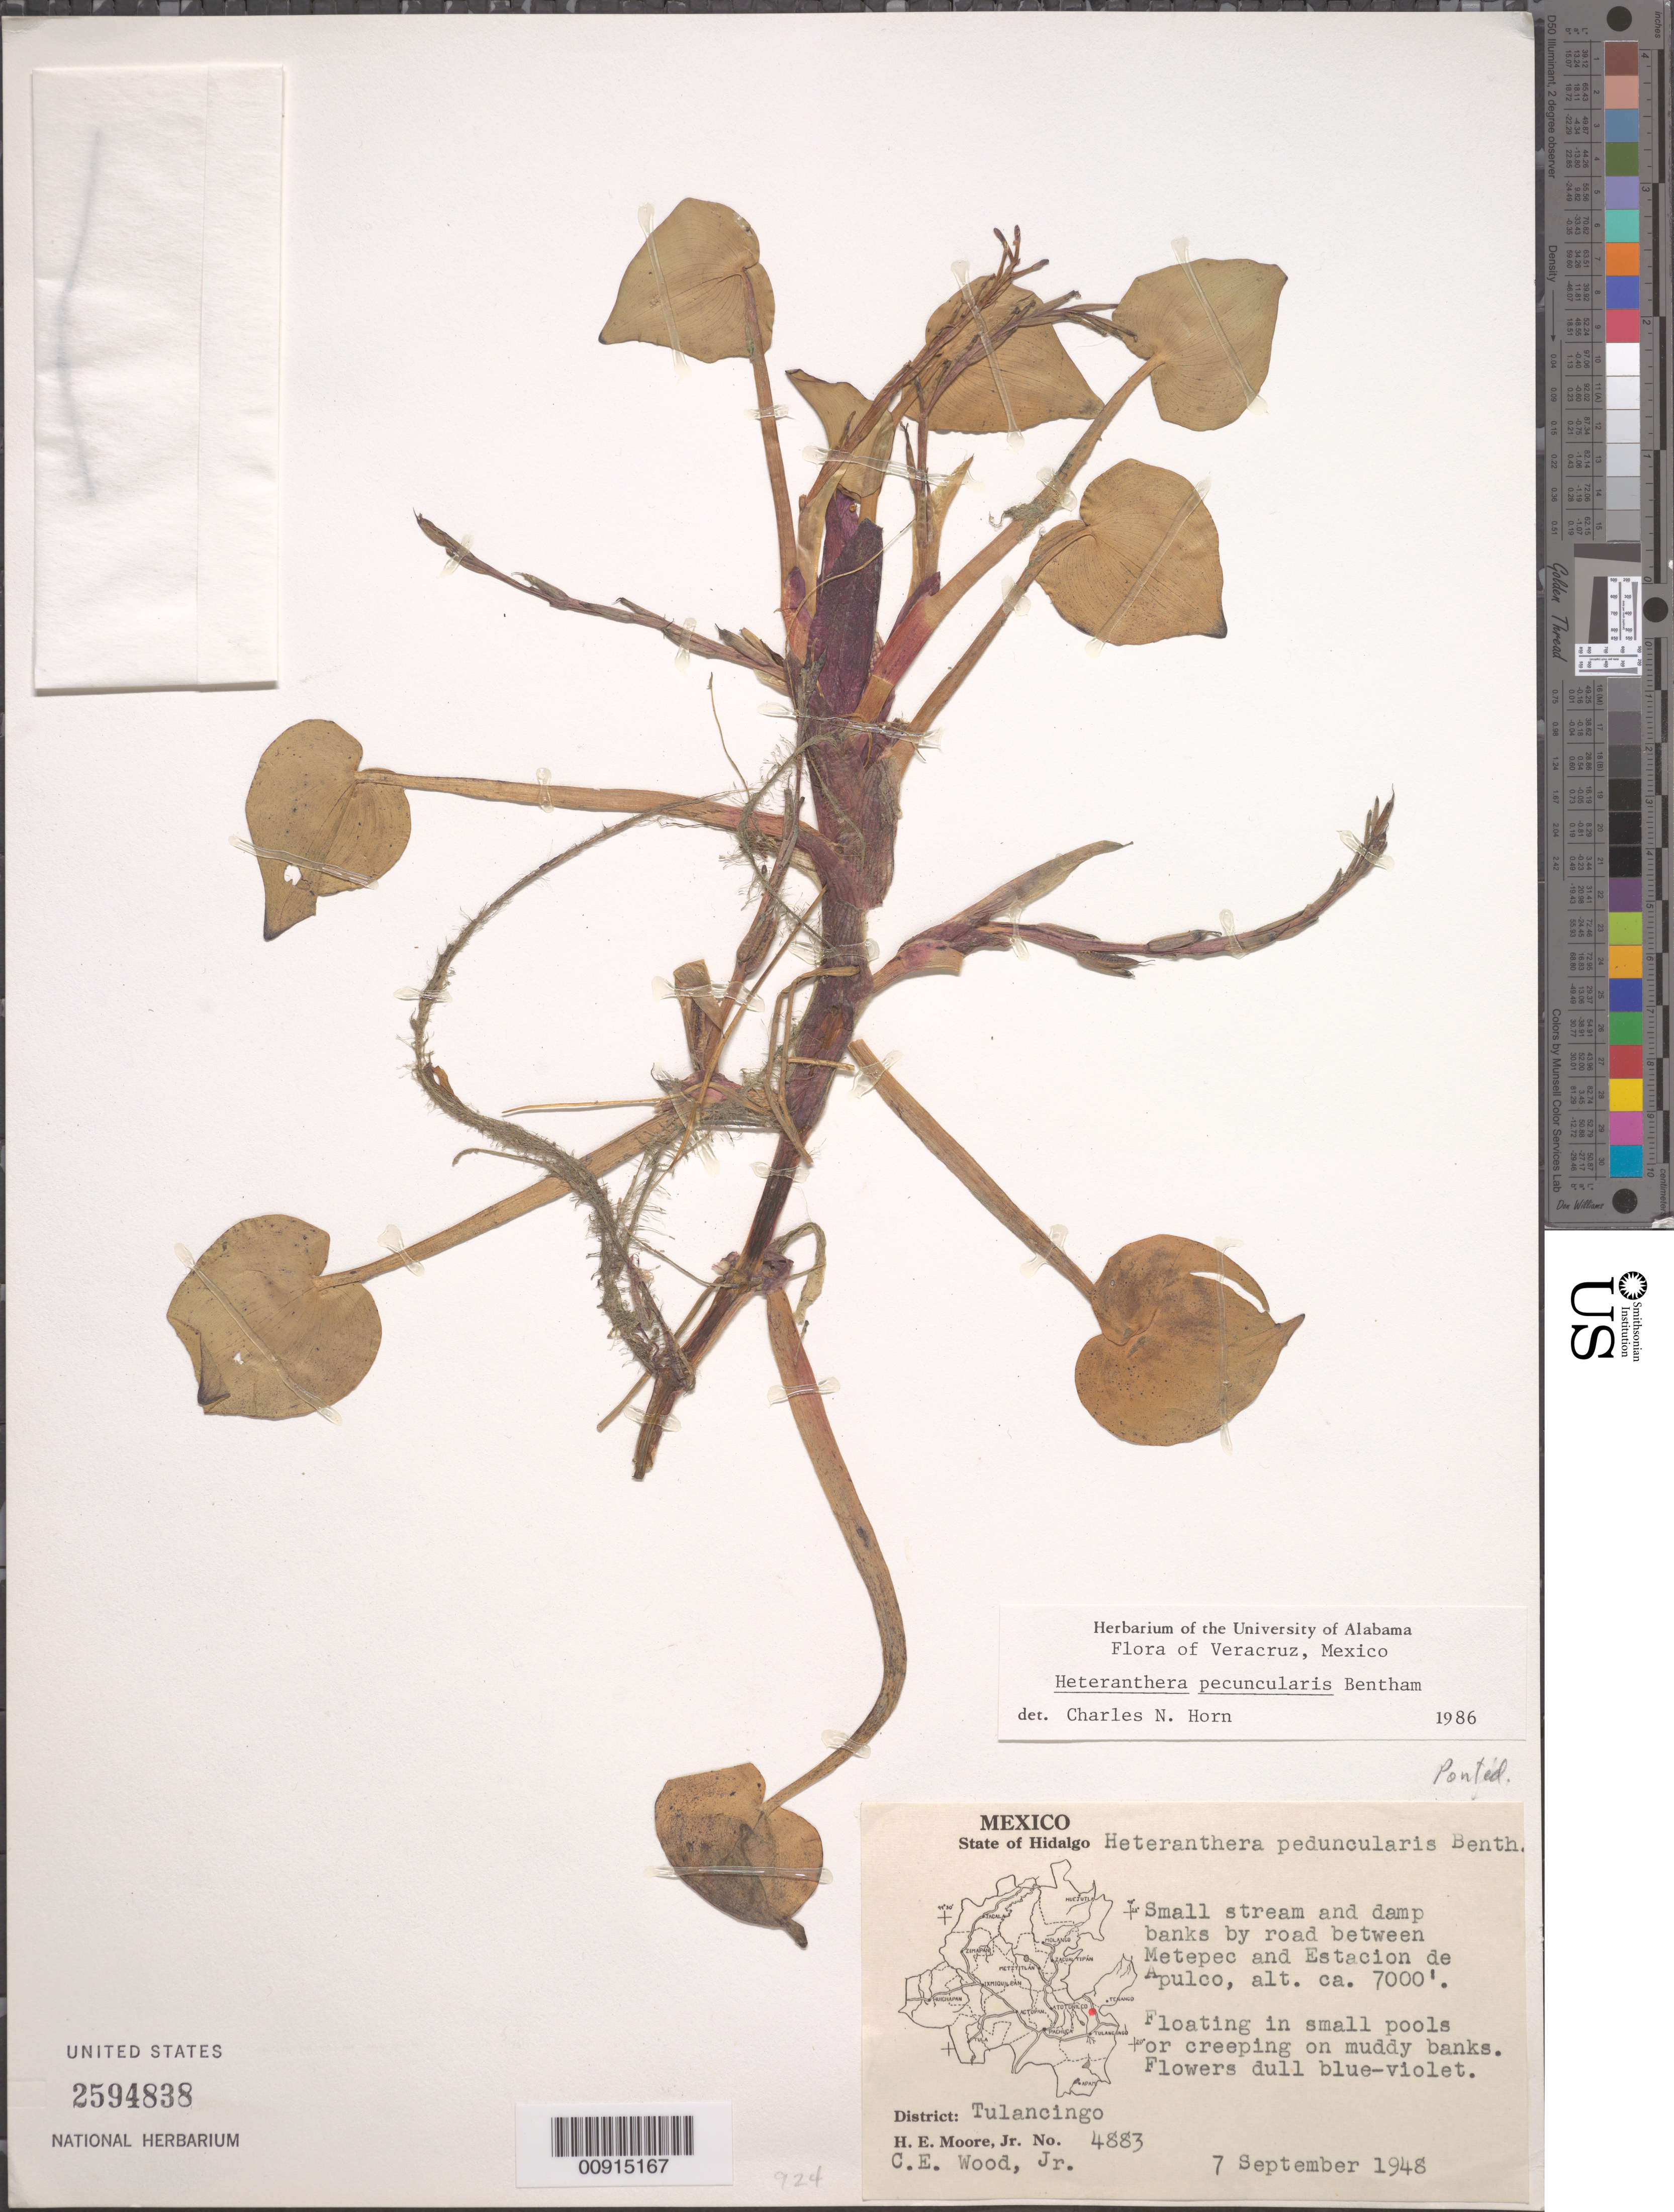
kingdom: Plantae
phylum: Tracheophyta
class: Liliopsida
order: Commelinales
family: Pontederiaceae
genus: Heteranthera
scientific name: Heteranthera peduncularis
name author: Benth.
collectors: H. E. Moore & C. Wood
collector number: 4883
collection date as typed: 07 Sep 1948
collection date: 1948-09-07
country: Mexico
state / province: Hidalgo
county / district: Tulancingo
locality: Between Metepec and Estación de Apulco, District Tulancingo, State of Hidalgo.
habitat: Floating in small pools or creeping on muddy banks. Small stream and damp banks by road.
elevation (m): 2134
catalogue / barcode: US 2594838